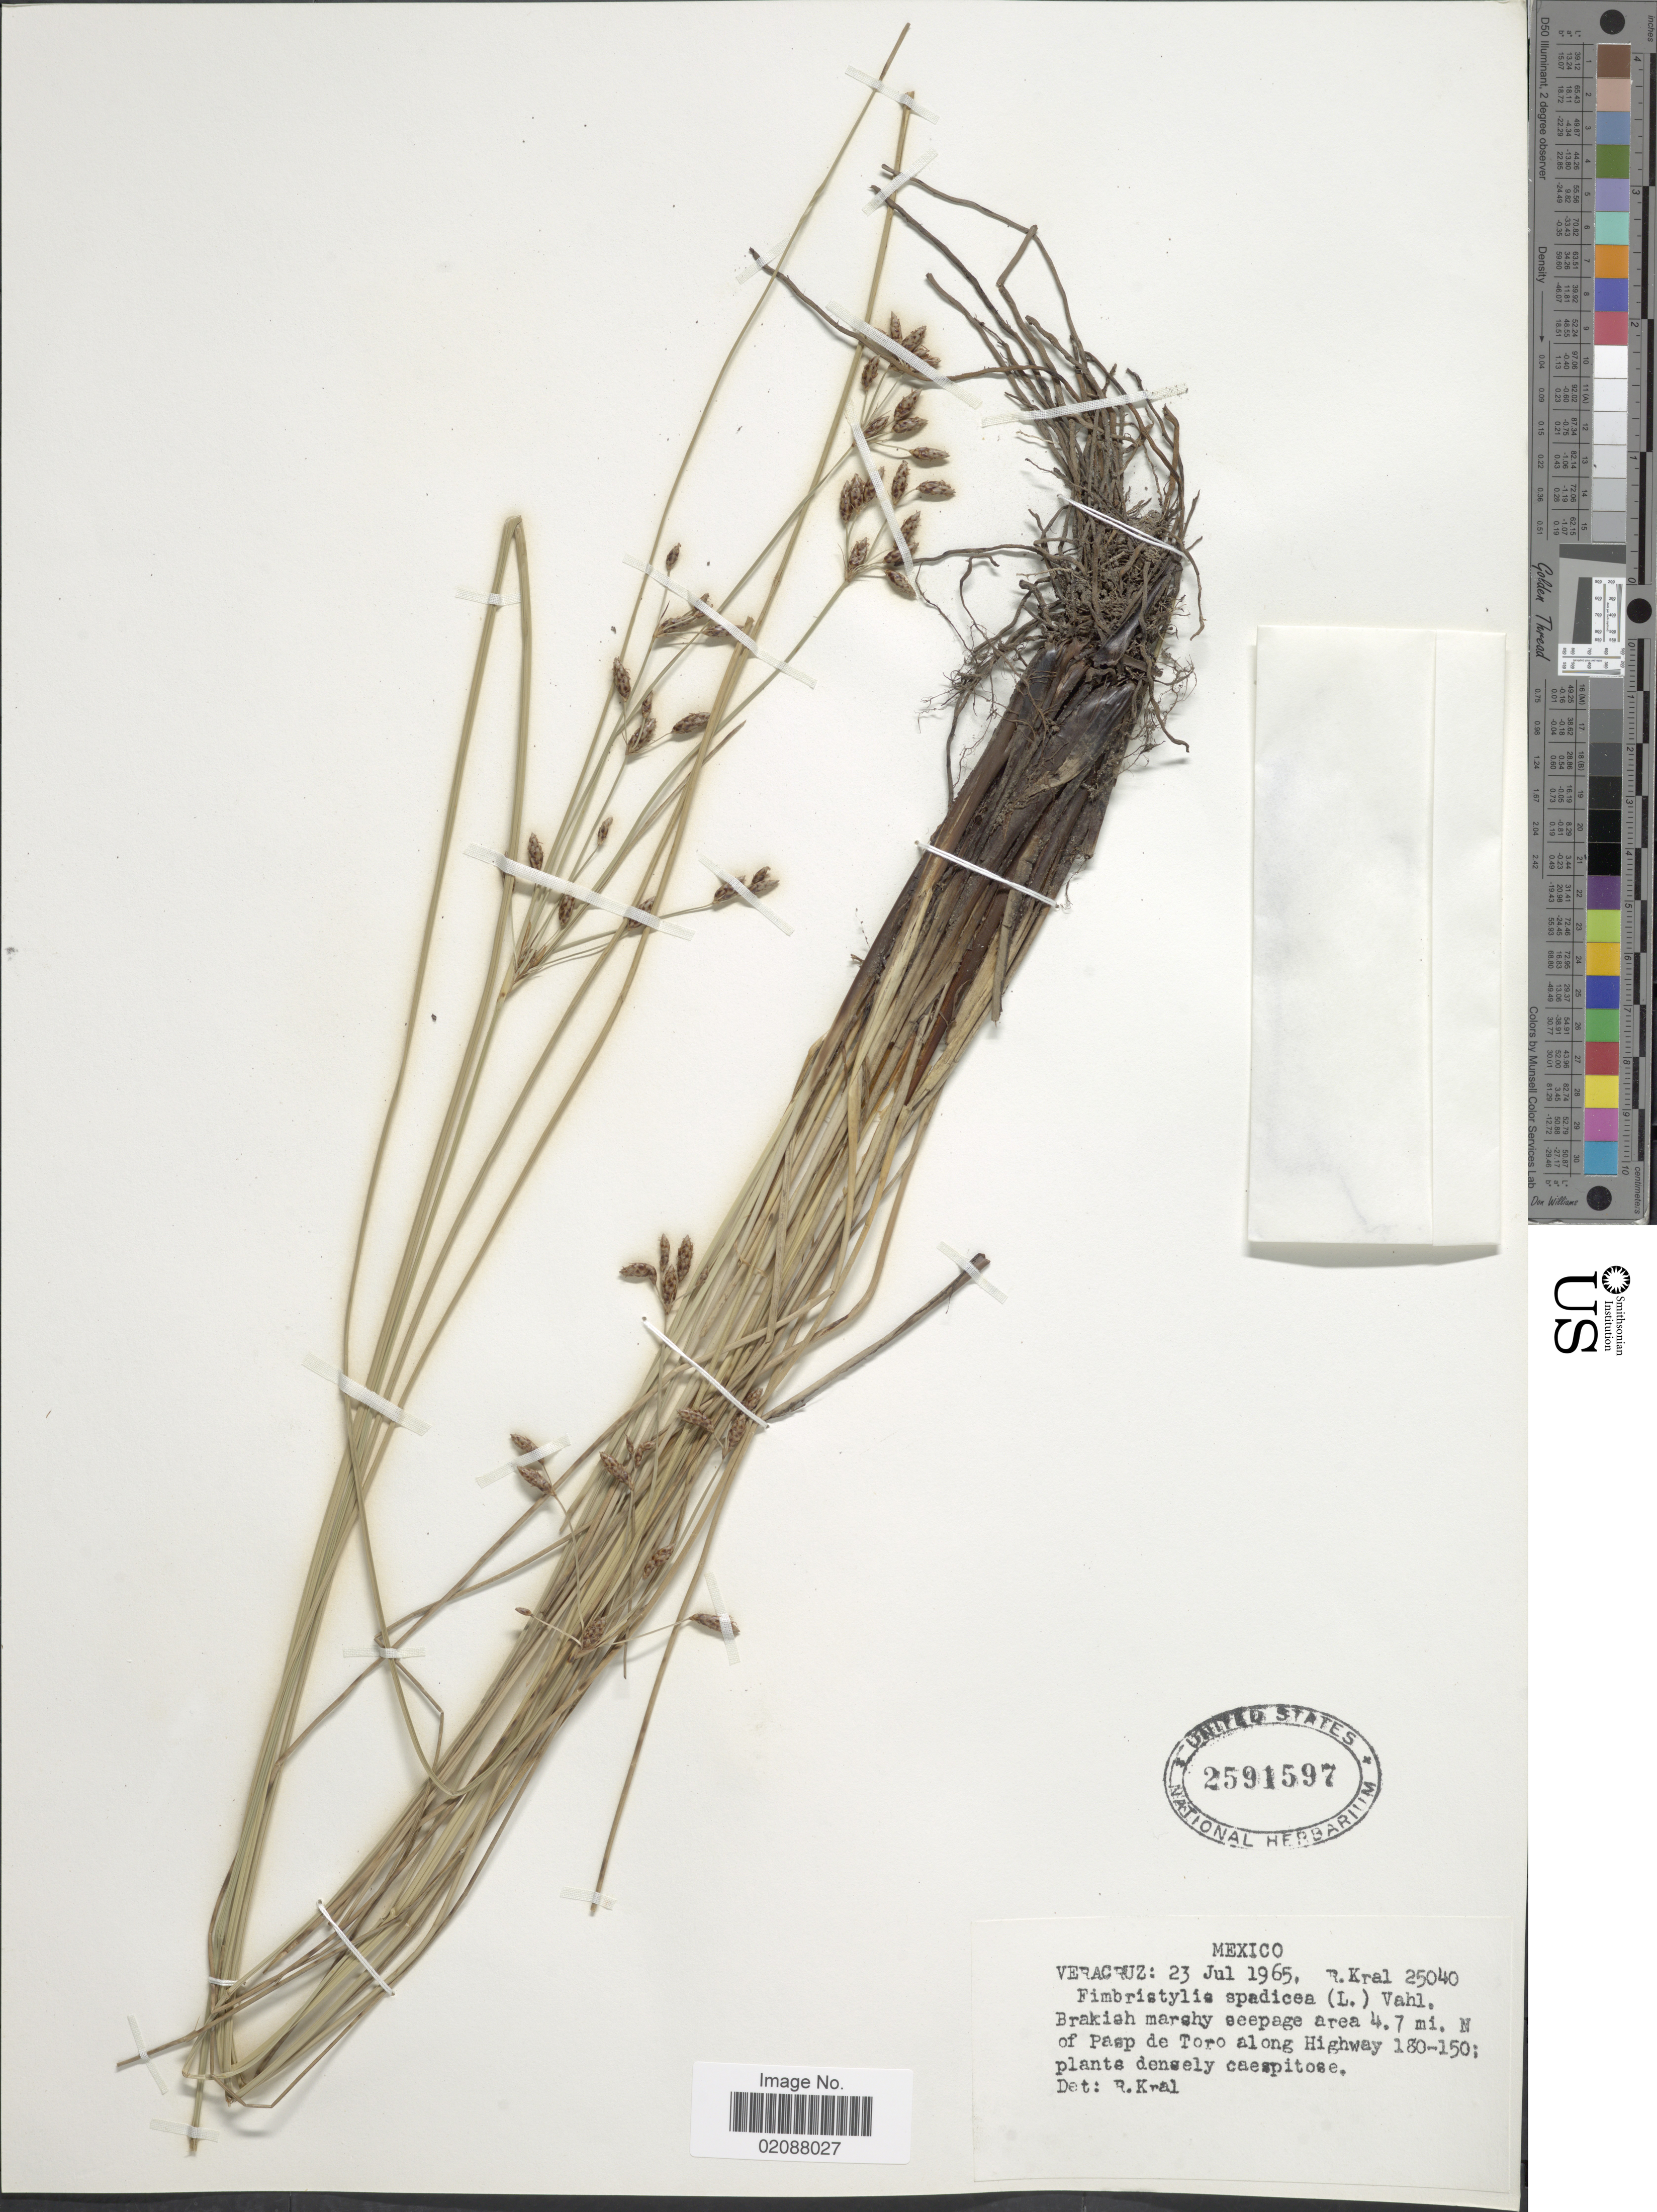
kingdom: Plantae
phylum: Tracheophyta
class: Liliopsida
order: Poales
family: Cyperaceae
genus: Fimbristylis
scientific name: Fimbristylis spadicea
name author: (L.) Vahl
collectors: R. Kral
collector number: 25040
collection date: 1965-07-23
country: Mexico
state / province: Veracruz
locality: Veracruz: brakish marshy seepage area 4.7 mi. N of Pasp de Toro along Highway 180-150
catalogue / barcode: US 2591597